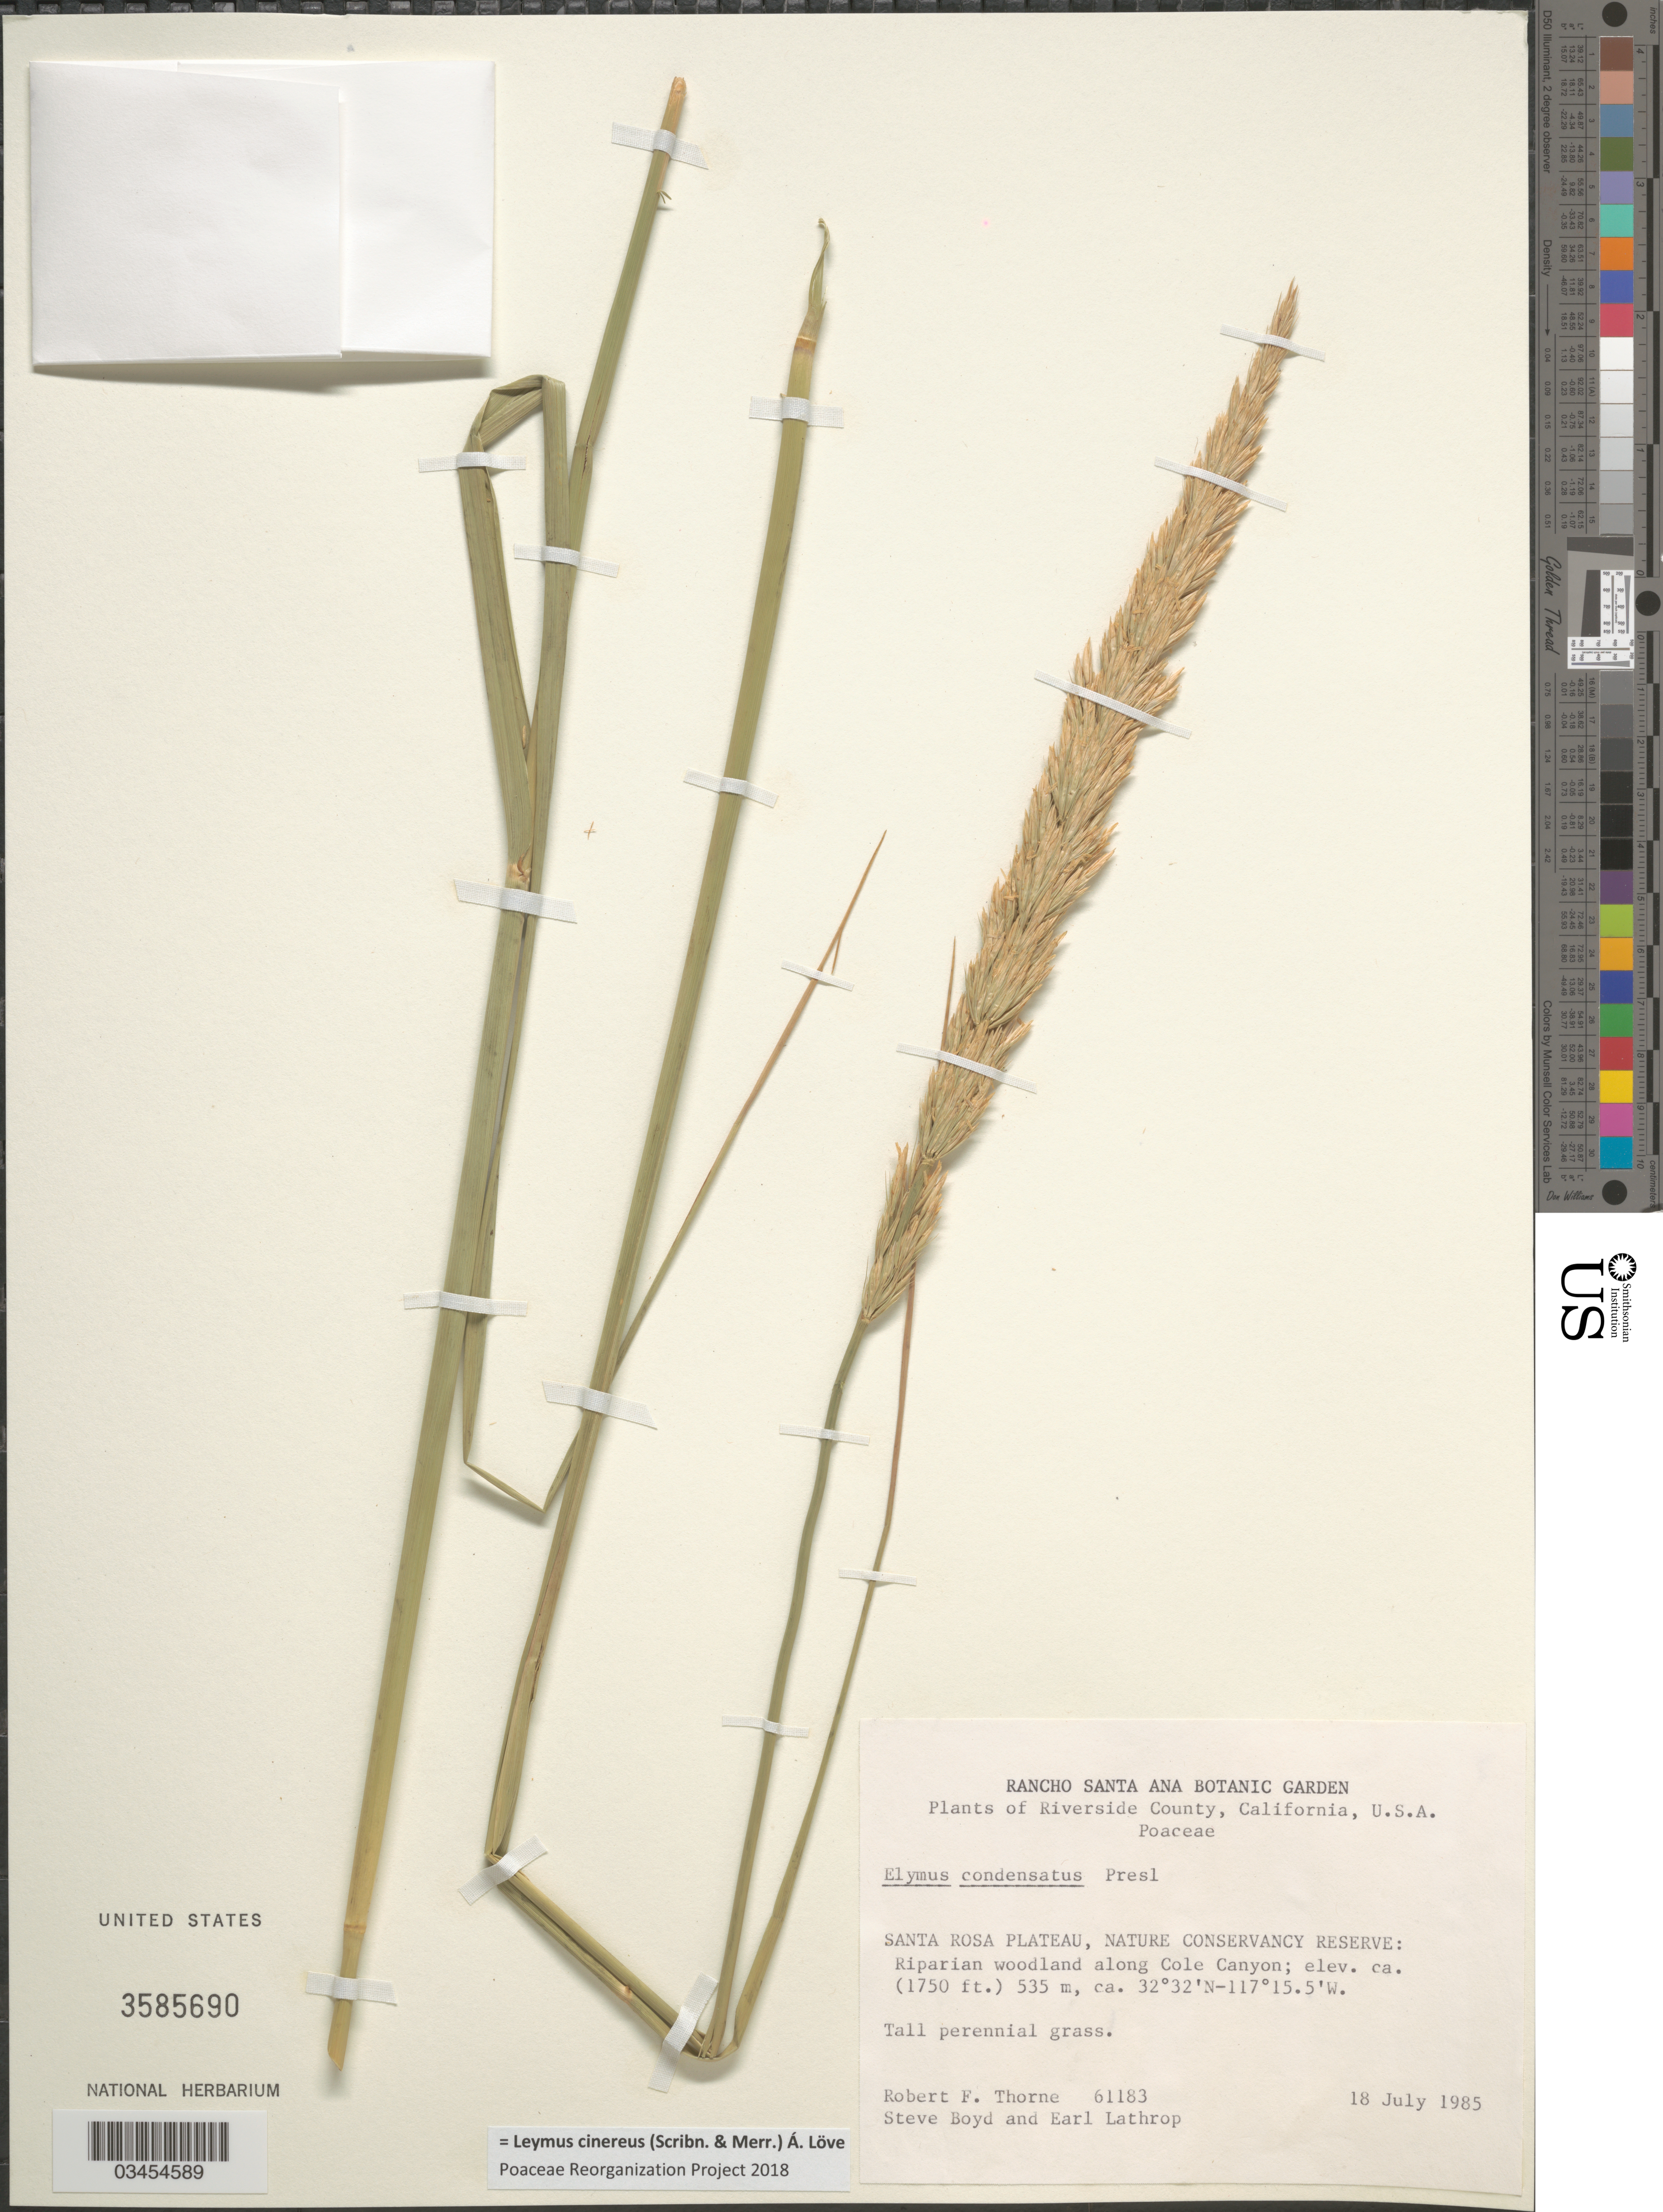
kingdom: Plantae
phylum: Tracheophyta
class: Liliopsida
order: Poales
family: Poaceae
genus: Leymus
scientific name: Leymus cinereus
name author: (Scribn. & Merr.) Á. Löve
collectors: R. F. Thorne, S. Boyd & E. W. Lathrop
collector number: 61183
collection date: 1985-07-18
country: United States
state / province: California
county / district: Riverside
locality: Riverside County. Santa Rosa Plateau, Nature Conservancy Reserve: Riparian woodland along Cole Canyon.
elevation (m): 533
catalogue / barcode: US 3585690